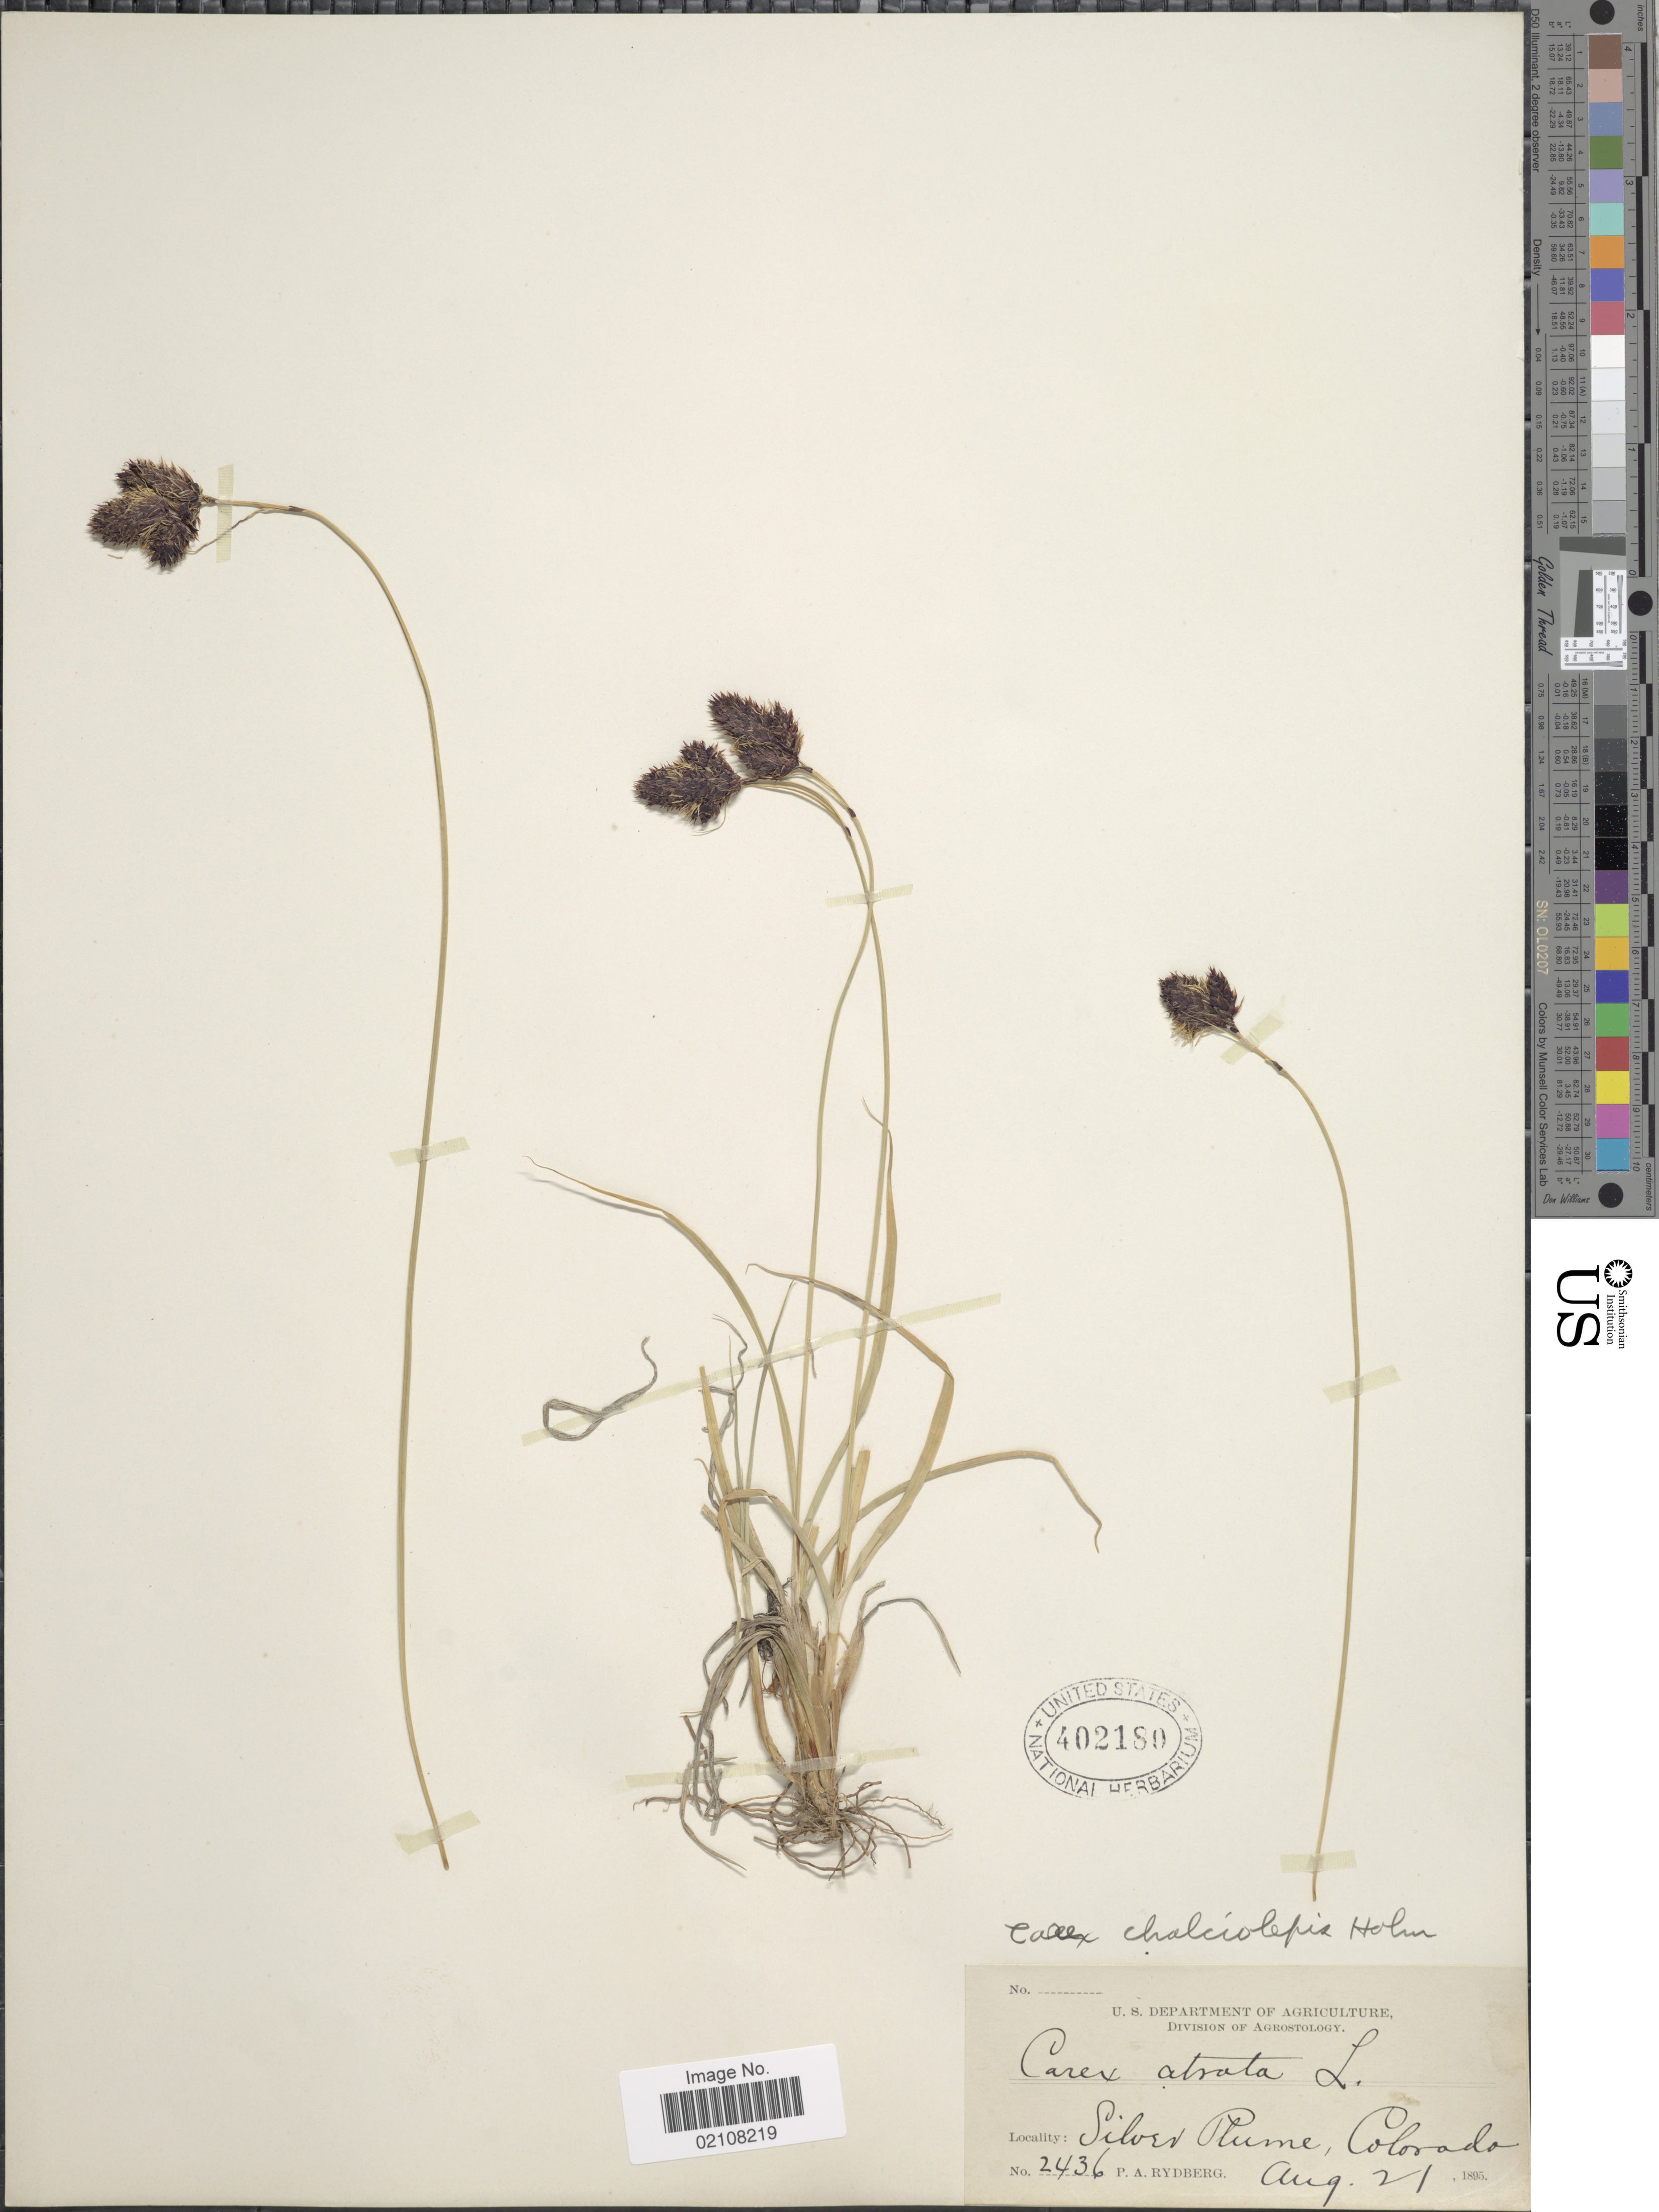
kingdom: Plantae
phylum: Tracheophyta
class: Liliopsida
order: Poales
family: Cyperaceae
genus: Carex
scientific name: Carex chalciolepis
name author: Holm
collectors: P. A. Rydberg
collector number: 2436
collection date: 1895-08-21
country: United States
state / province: Colorado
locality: Silver Plume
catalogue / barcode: US 402180